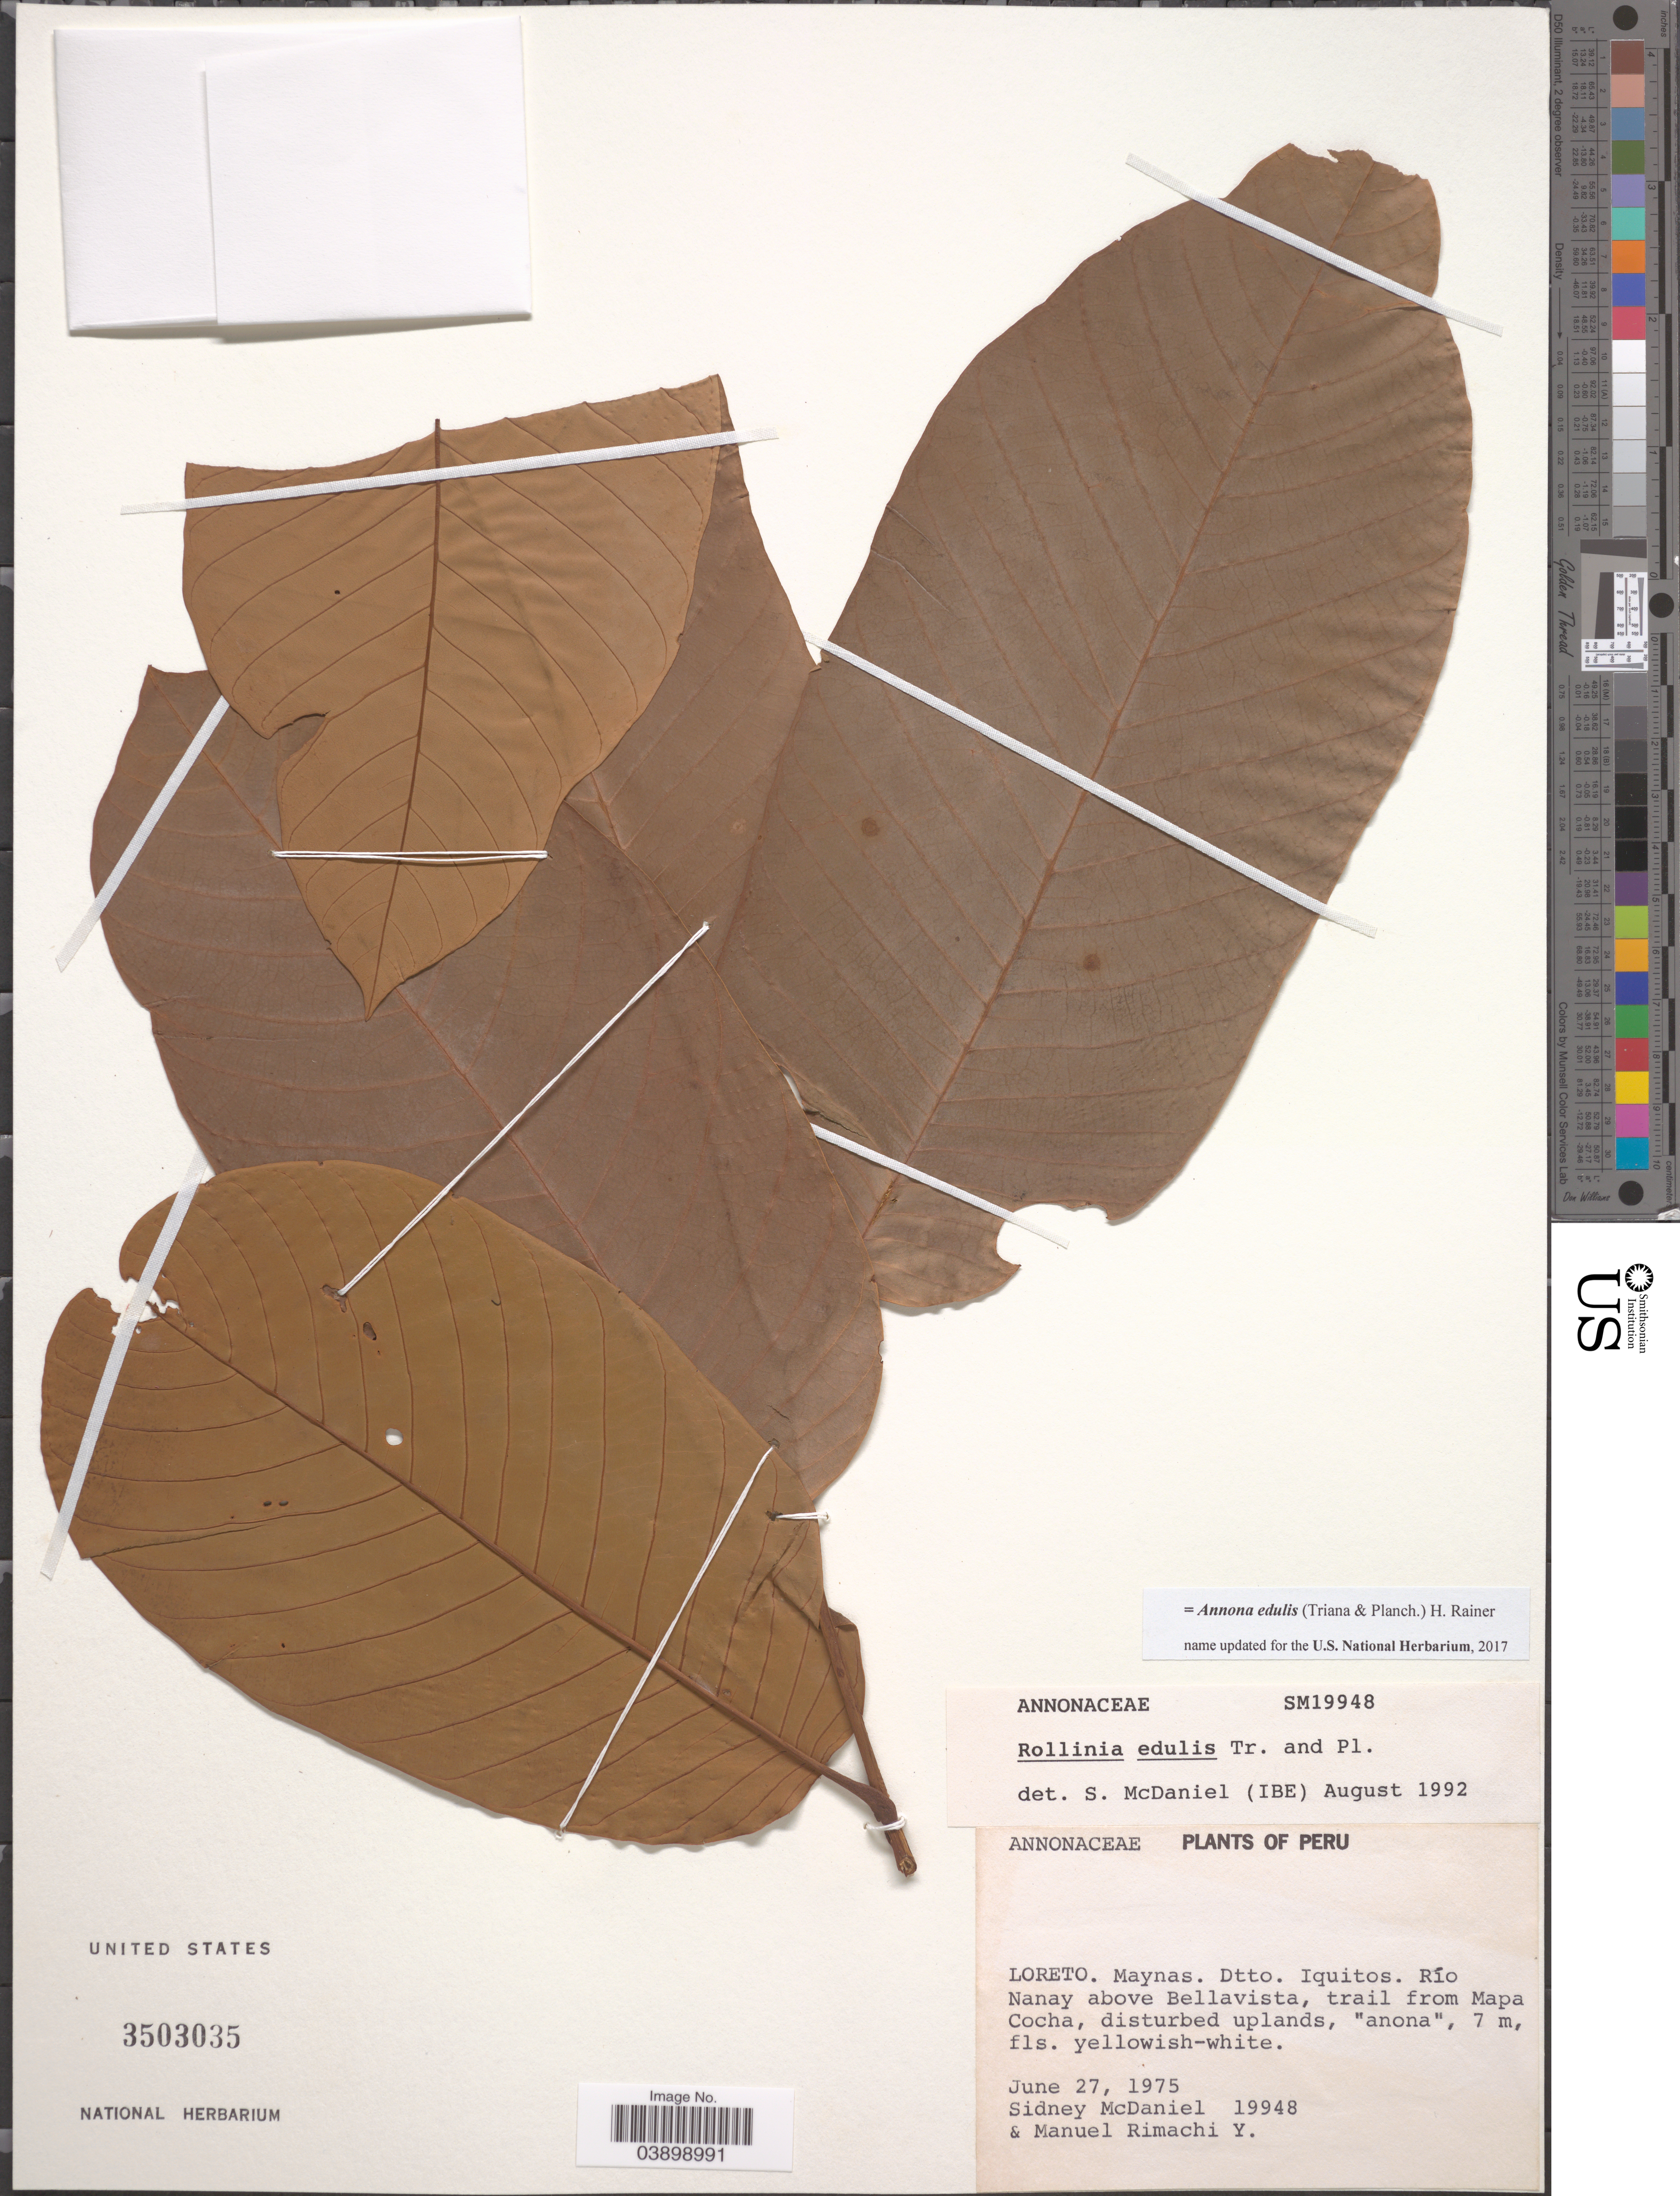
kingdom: Plantae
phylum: Tracheophyta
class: Magnoliopsida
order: Magnoliales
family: Annonaceae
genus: Annona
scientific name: Annona edulis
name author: (Triana & Planch.) H. Rainer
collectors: S. McDaniel & M. Rimachi Y.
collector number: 19948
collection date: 1975-06-27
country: Peru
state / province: Loreto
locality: Maynas. Dtto. Iquitos. Río Nanay above Bellavista, trail from Mapa Cocha, disturbed uplands.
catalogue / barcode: US 3503035